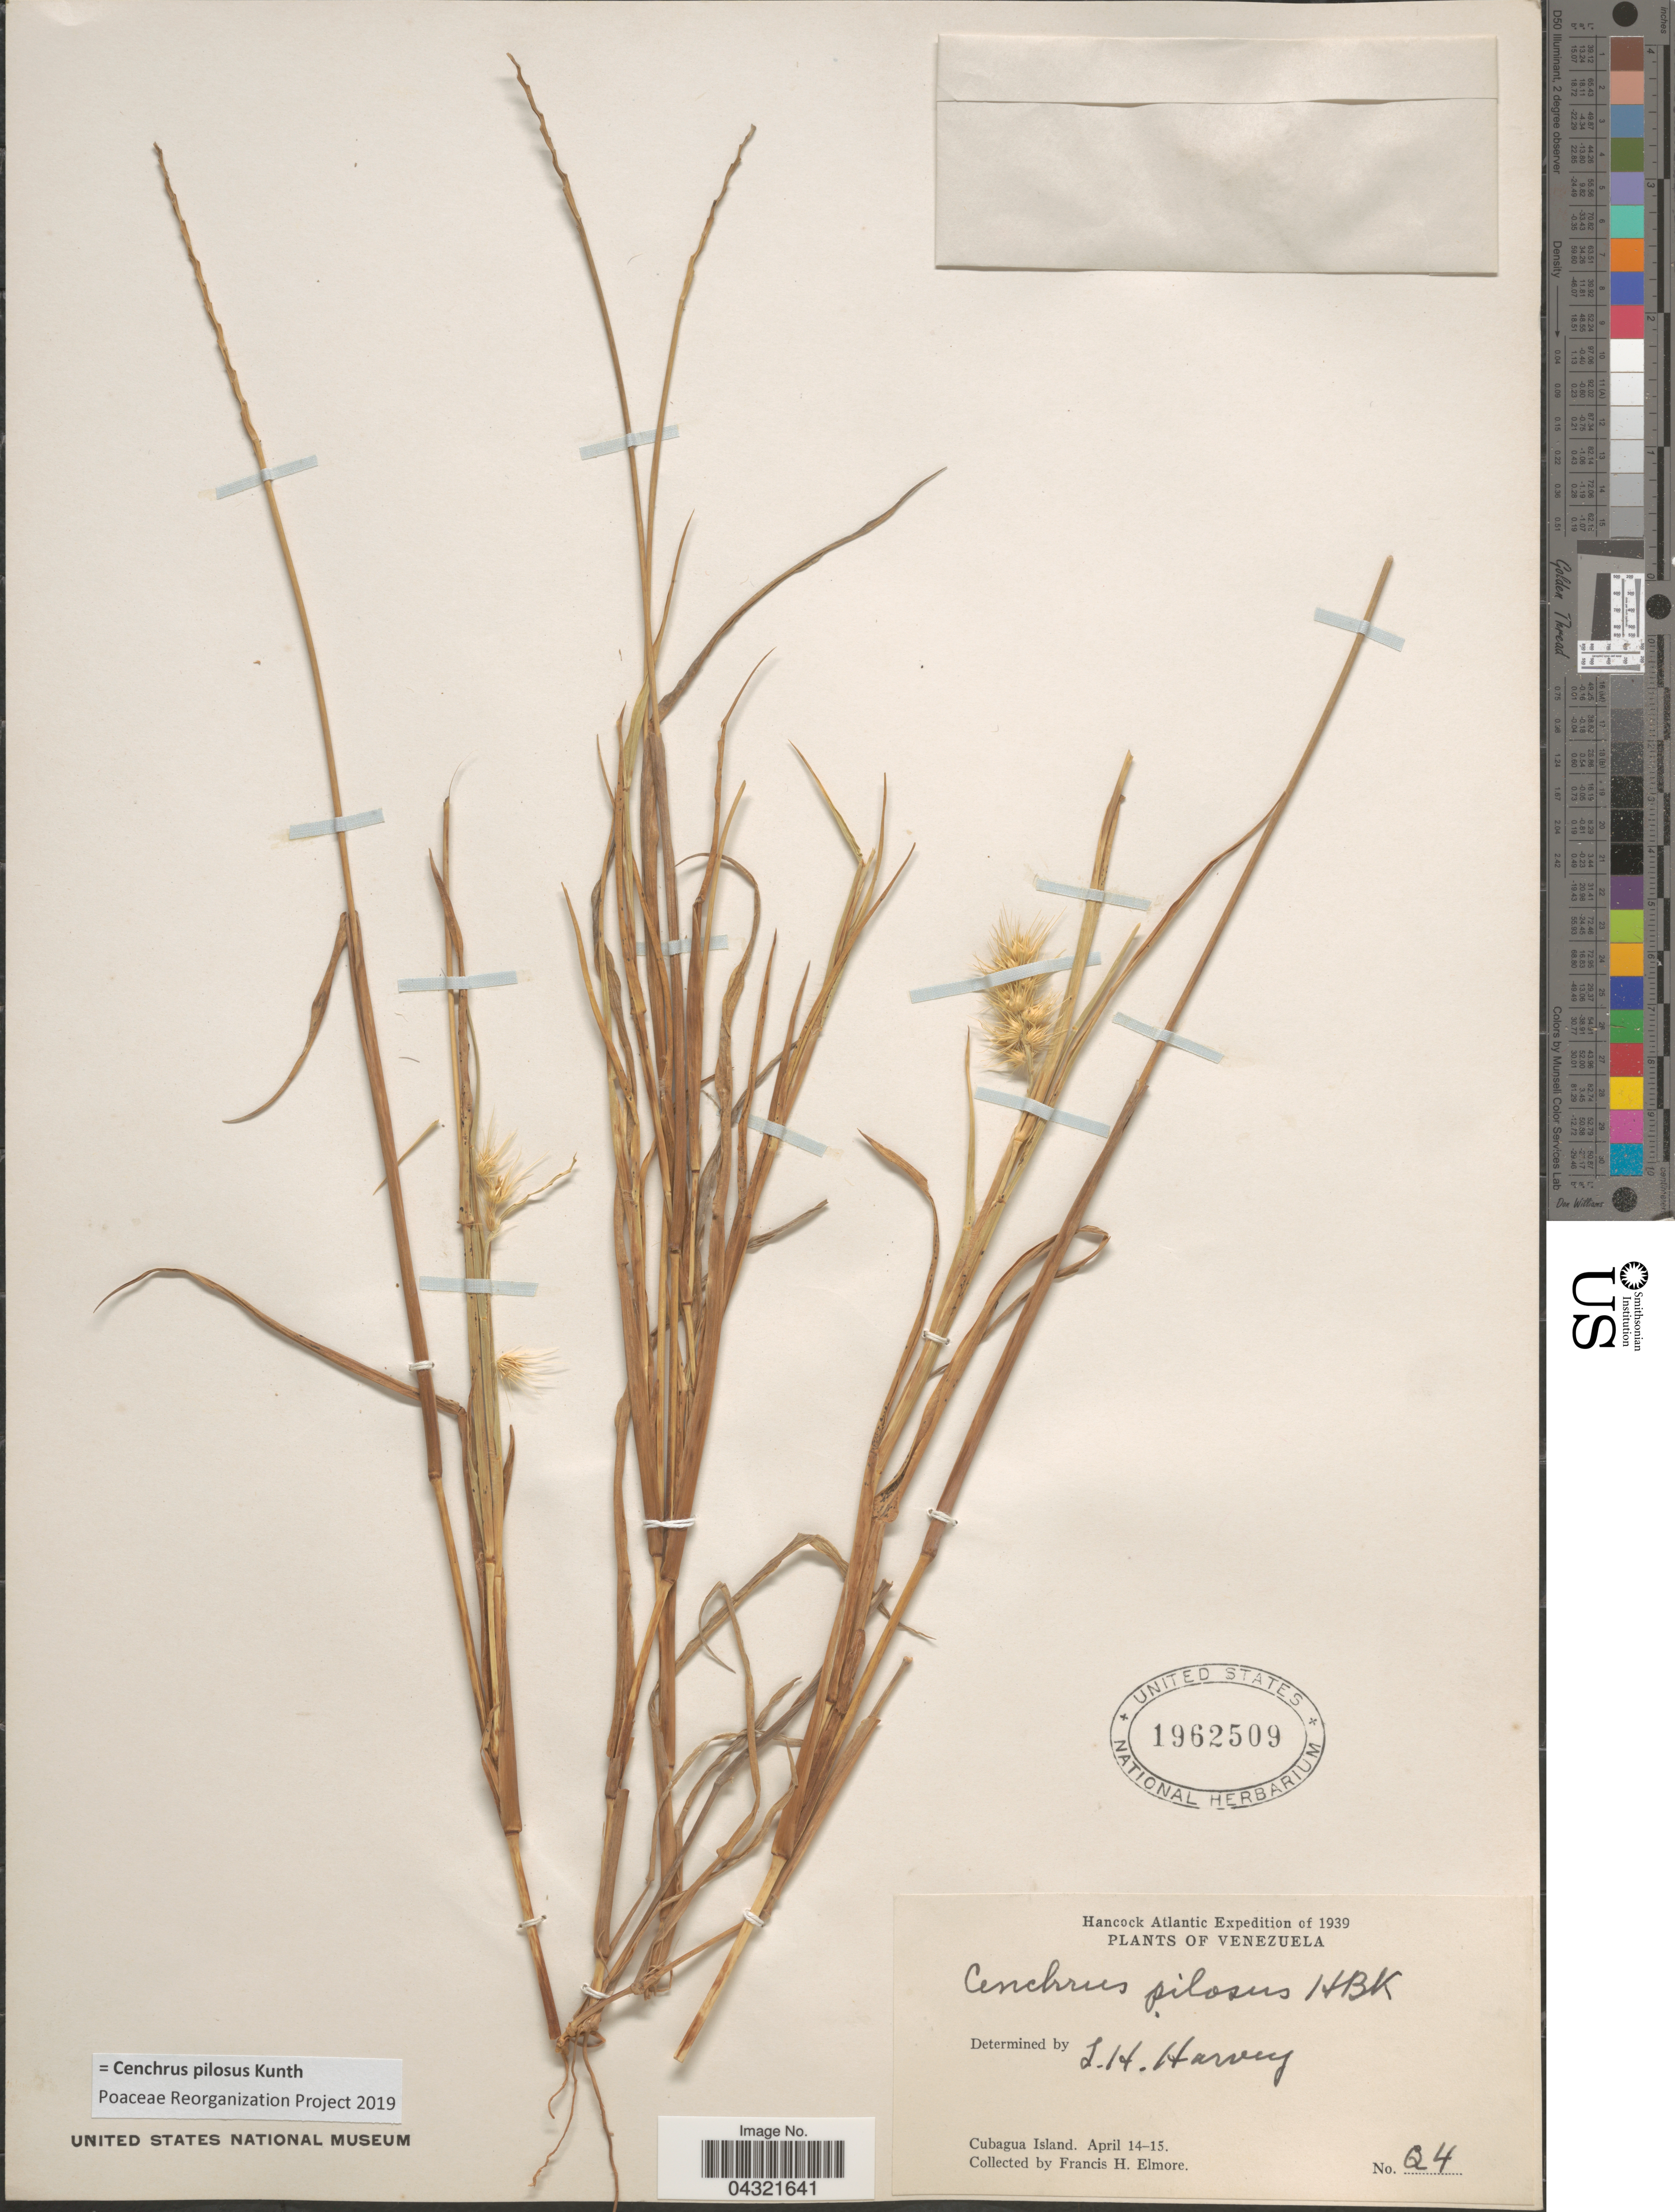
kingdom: Plantae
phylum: Tracheophyta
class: Liliopsida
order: Poales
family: Poaceae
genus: Cenchrus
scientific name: Cenchrus pilosus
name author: Kunth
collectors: F. H. Elmore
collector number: Q4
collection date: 1939-04-14/1939-04-15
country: Venezuela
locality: Hancock Atlantic Expedition of 1939. Cubagua Island.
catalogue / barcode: US 1962509